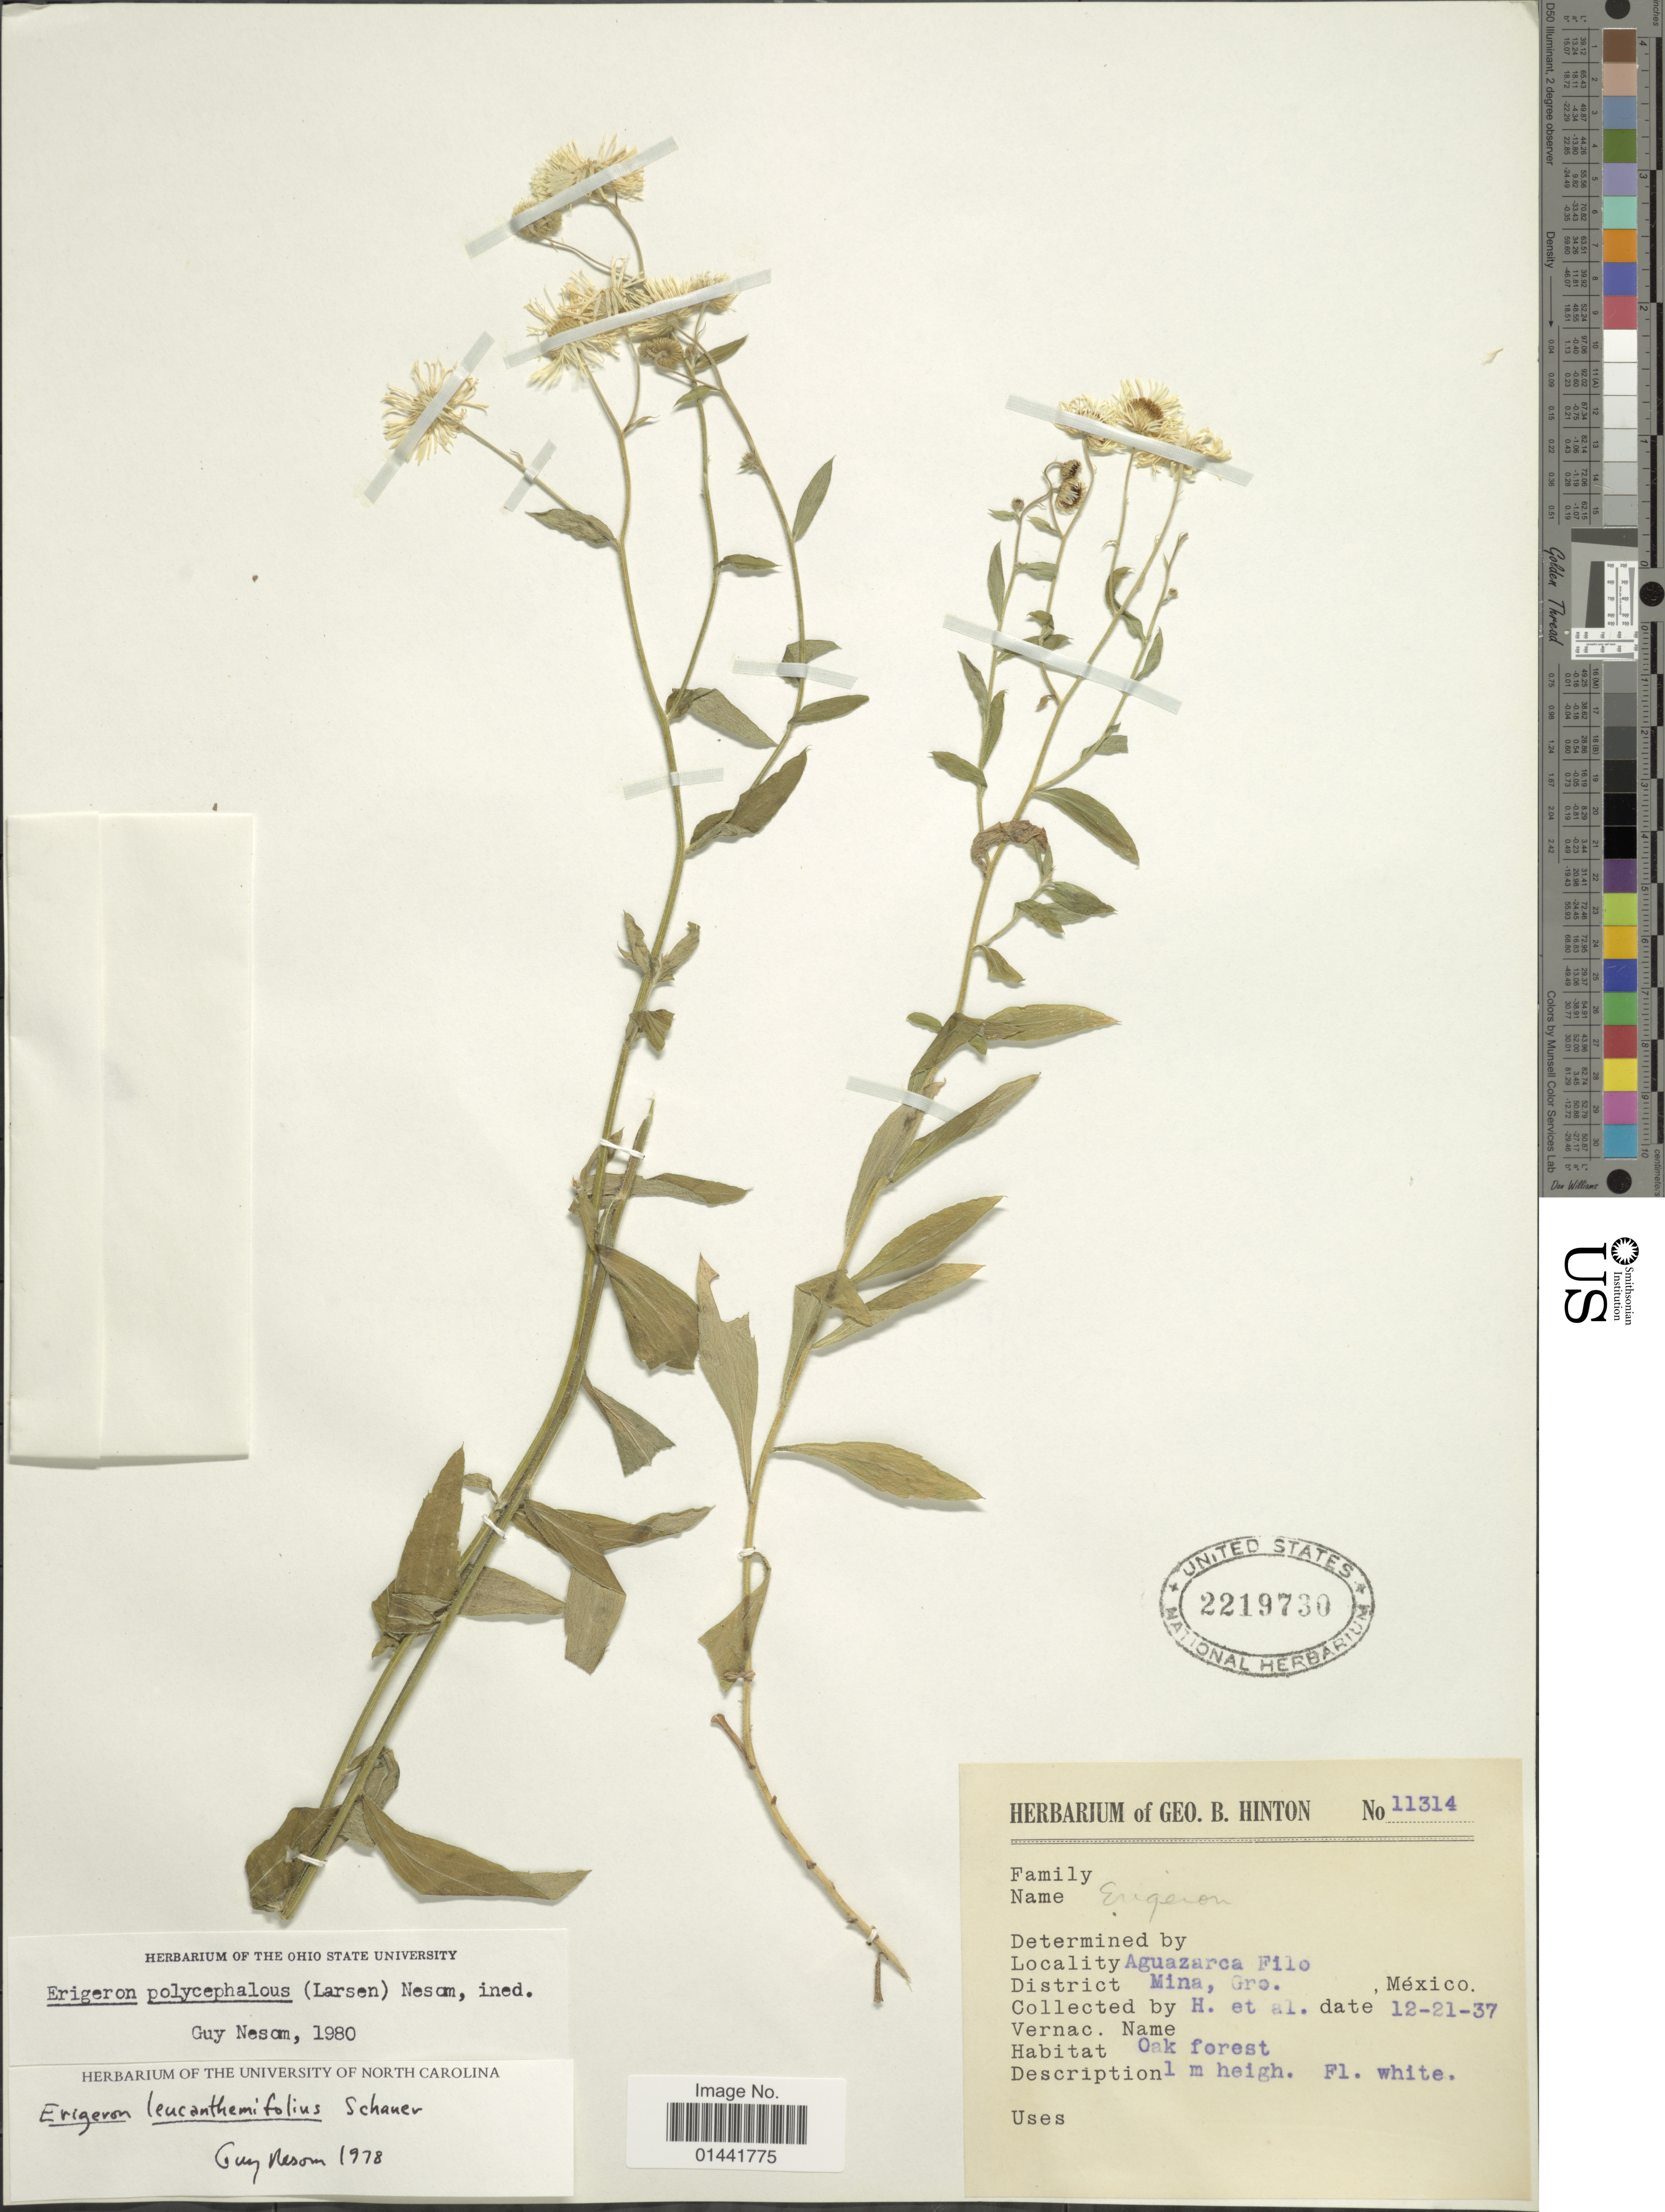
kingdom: Plantae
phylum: Tracheophyta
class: Magnoliopsida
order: Asterales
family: Asteraceae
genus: Erigeron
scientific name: Erigeron polycephalus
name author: (Larsen) G.L. Nesom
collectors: G. B. Hinton & et al.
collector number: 11314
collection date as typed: Transcribed d/m/y: 21/12/37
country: Mexico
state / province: Guerrero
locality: Aguazarca Filo, District Mina, Oak forest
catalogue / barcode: US 2219730